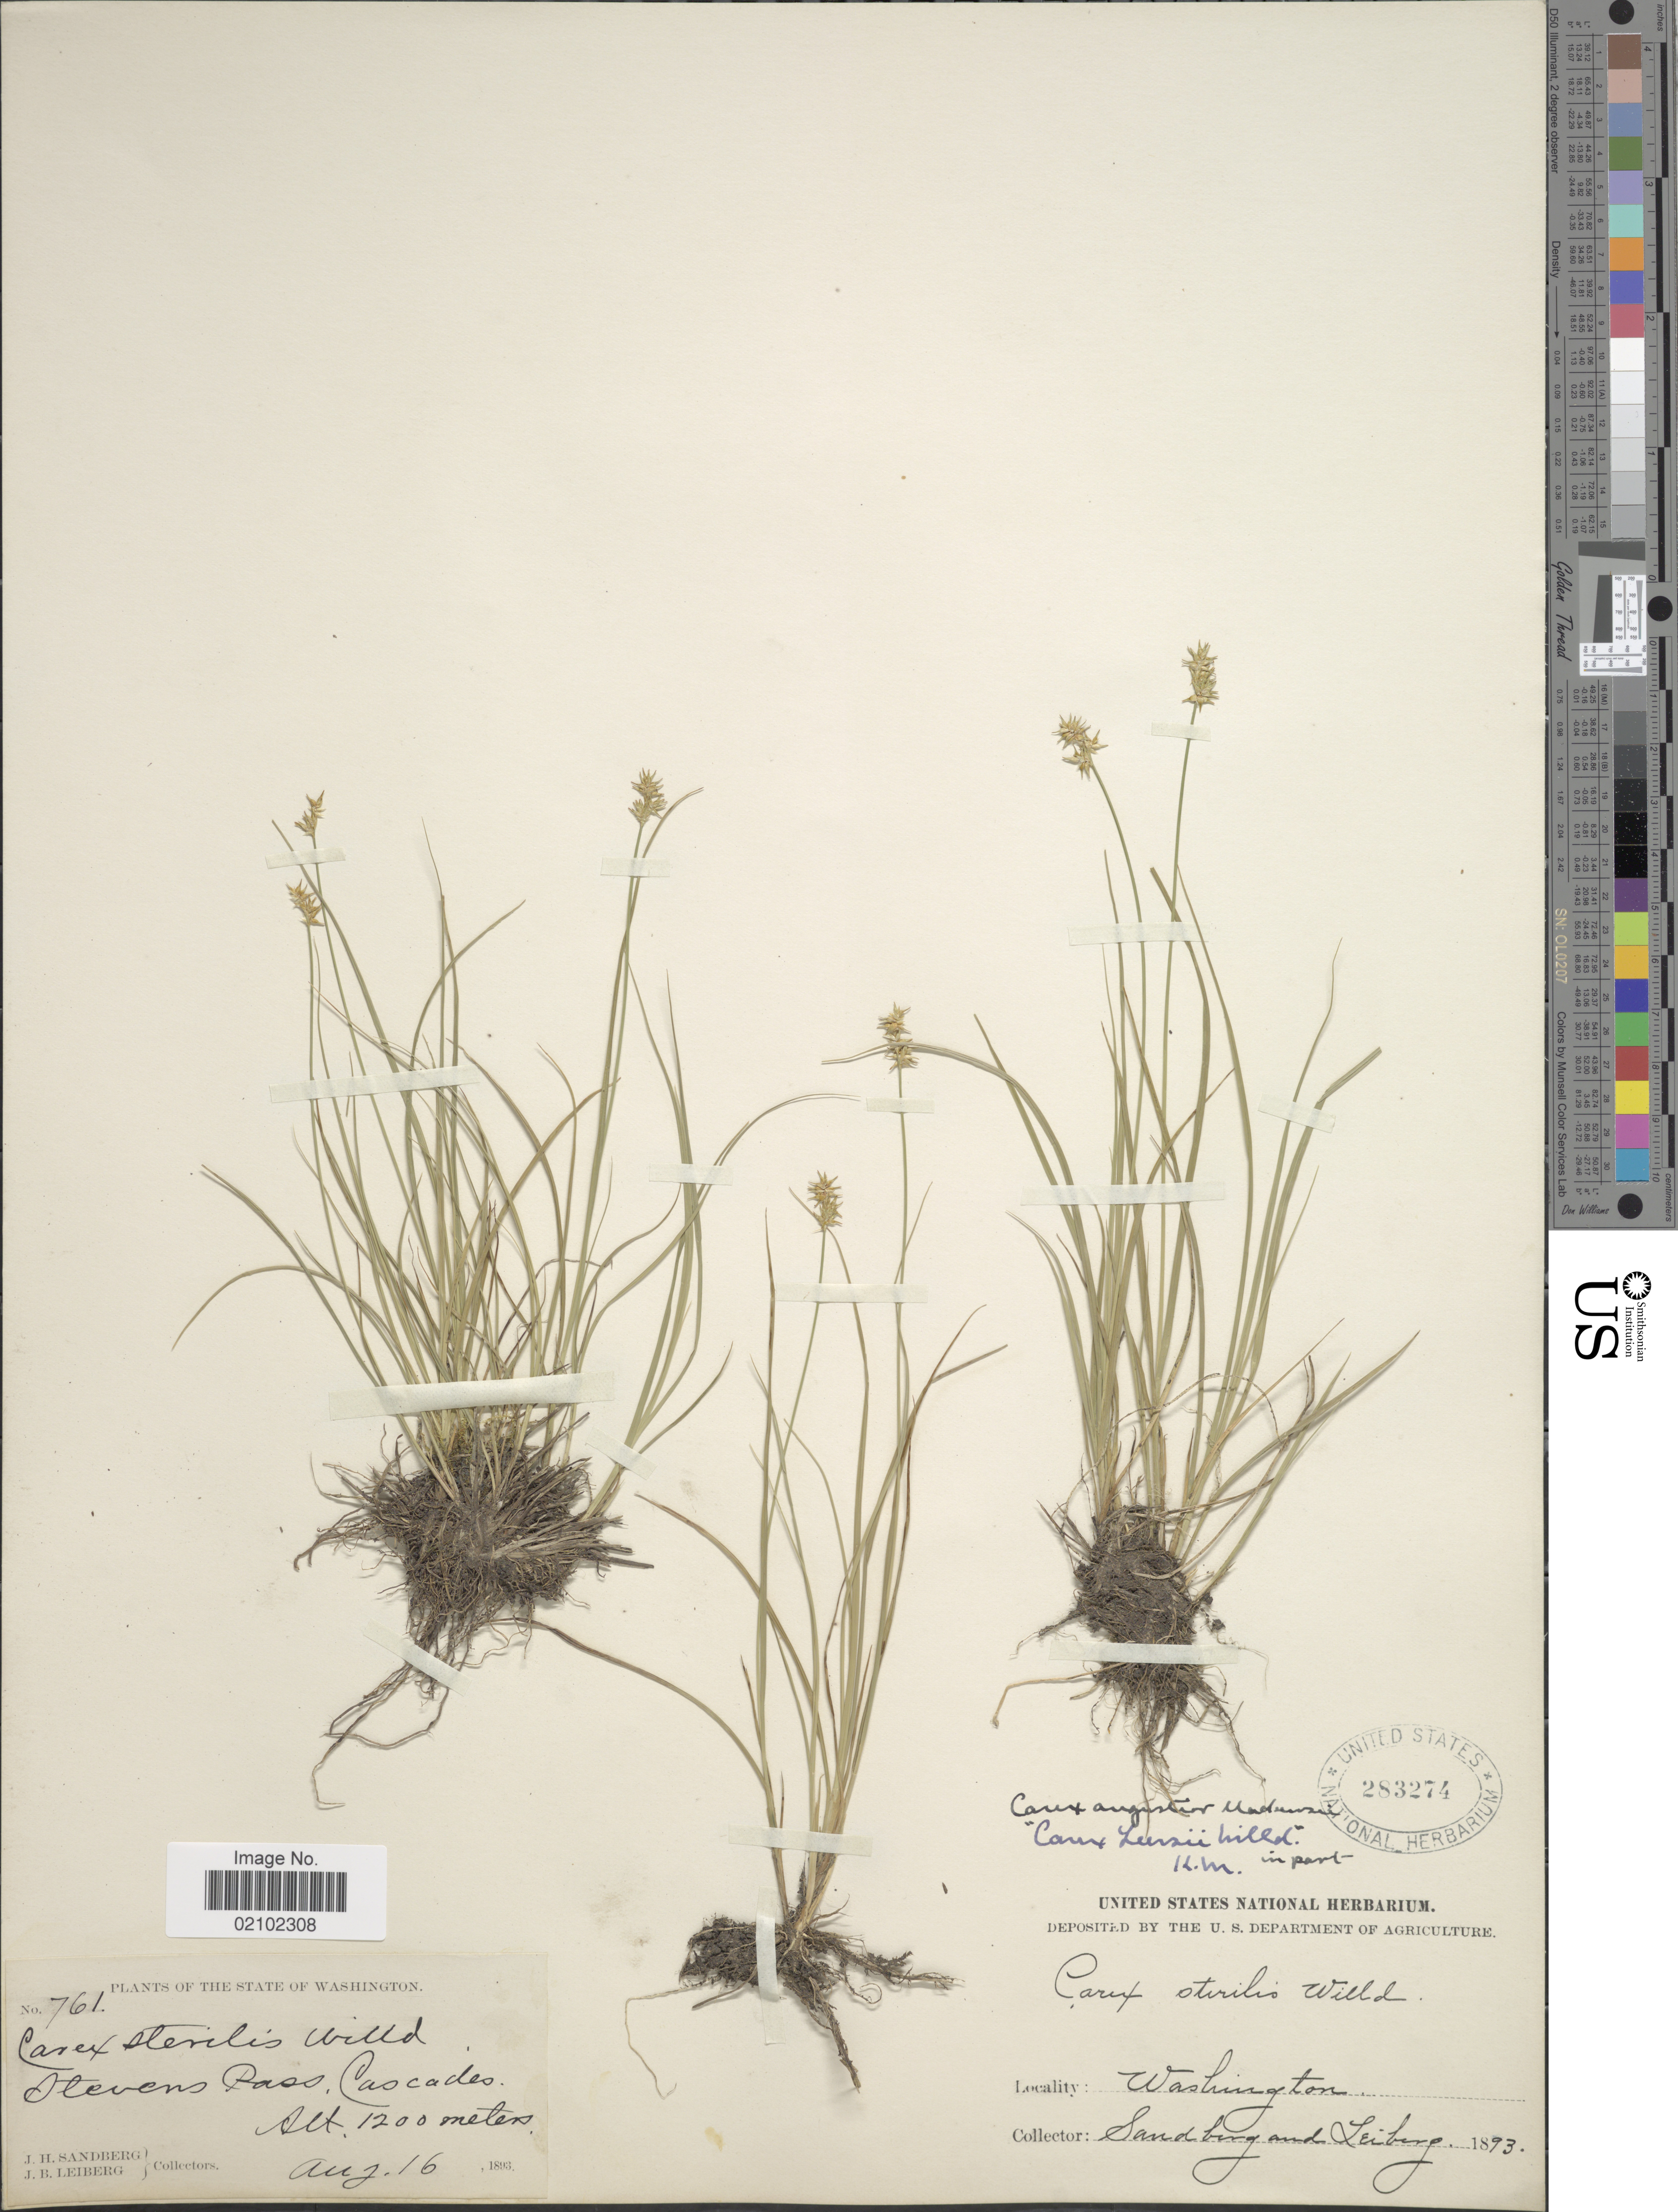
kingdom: Plantae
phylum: Tracheophyta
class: Liliopsida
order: Poales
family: Cyperaceae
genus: Carex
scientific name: Carex echinata subsp. echinata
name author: Murray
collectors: J. H. Sandberg & J. B. Leiberg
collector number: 761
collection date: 1893-08-16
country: United States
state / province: Washington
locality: Stevens Pass, Cascades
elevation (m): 1200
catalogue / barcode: US 283274